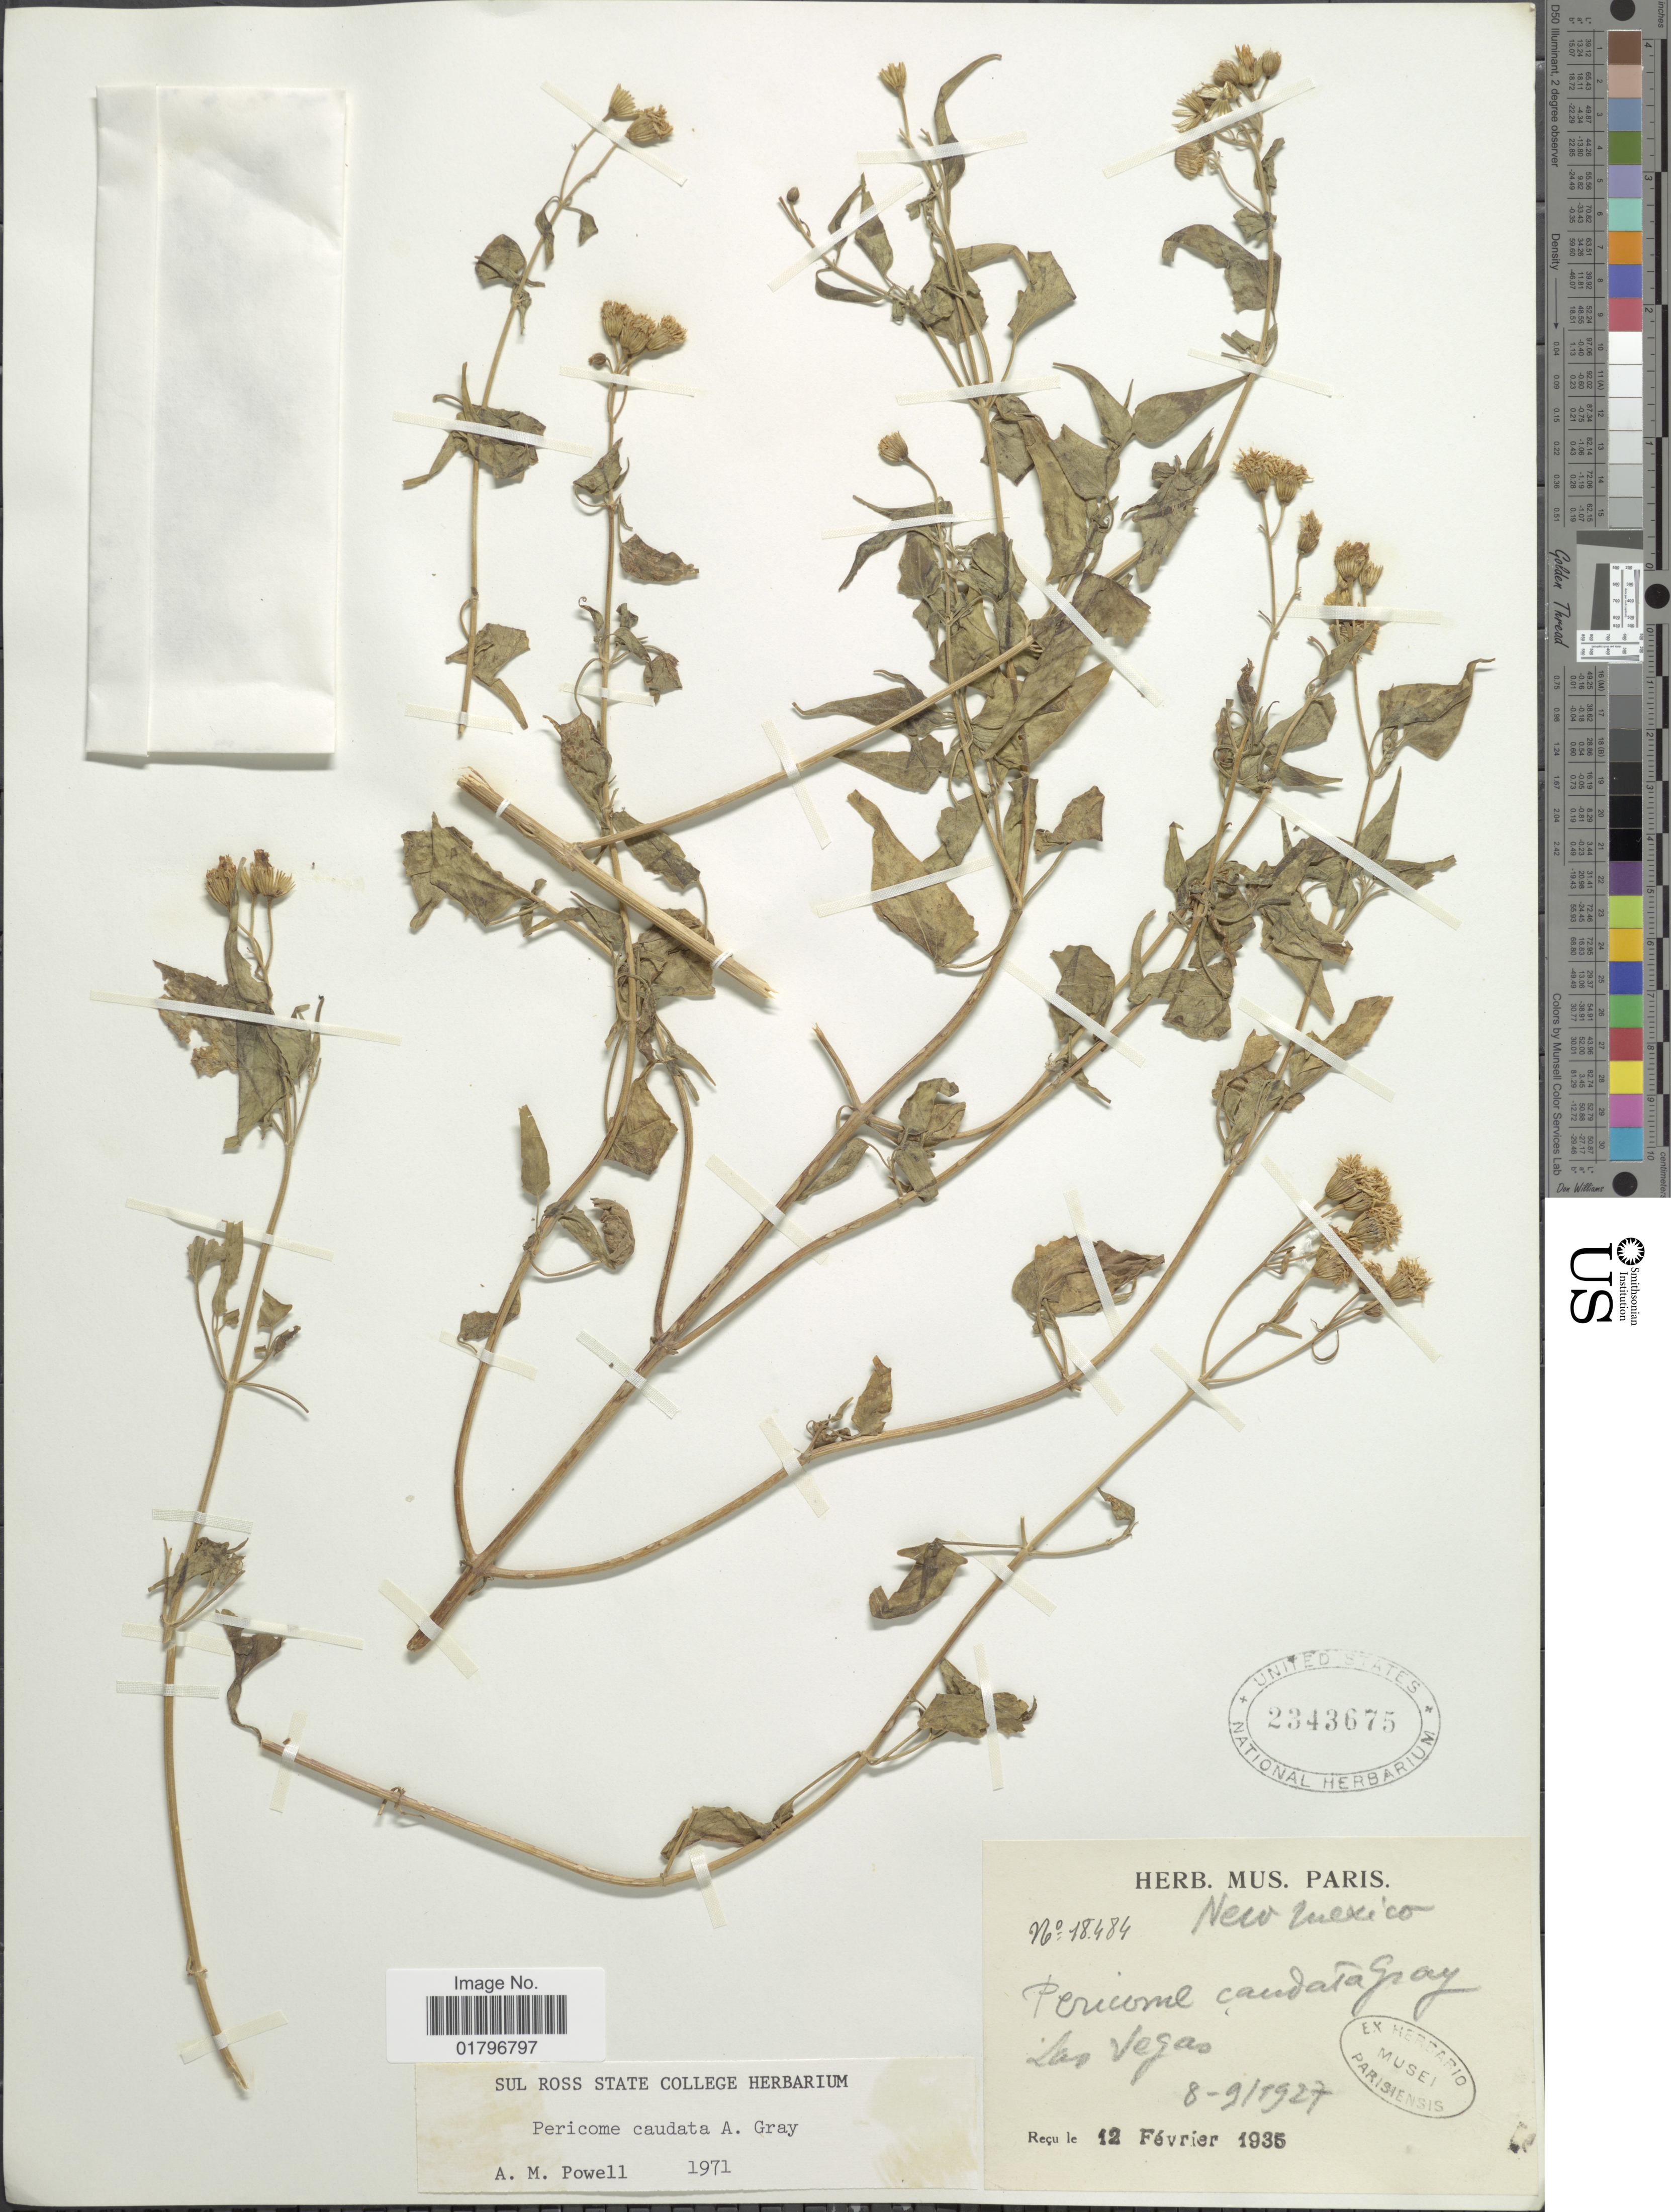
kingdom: Plantae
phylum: Tracheophyta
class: Magnoliopsida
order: Asterales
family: Asteraceae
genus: Pericome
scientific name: Pericome caudata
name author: A. Gray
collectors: ex herb. Mus. Paris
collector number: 18484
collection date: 1927-08-09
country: United States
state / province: New Mexico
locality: Las Vegas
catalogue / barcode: US 2343675